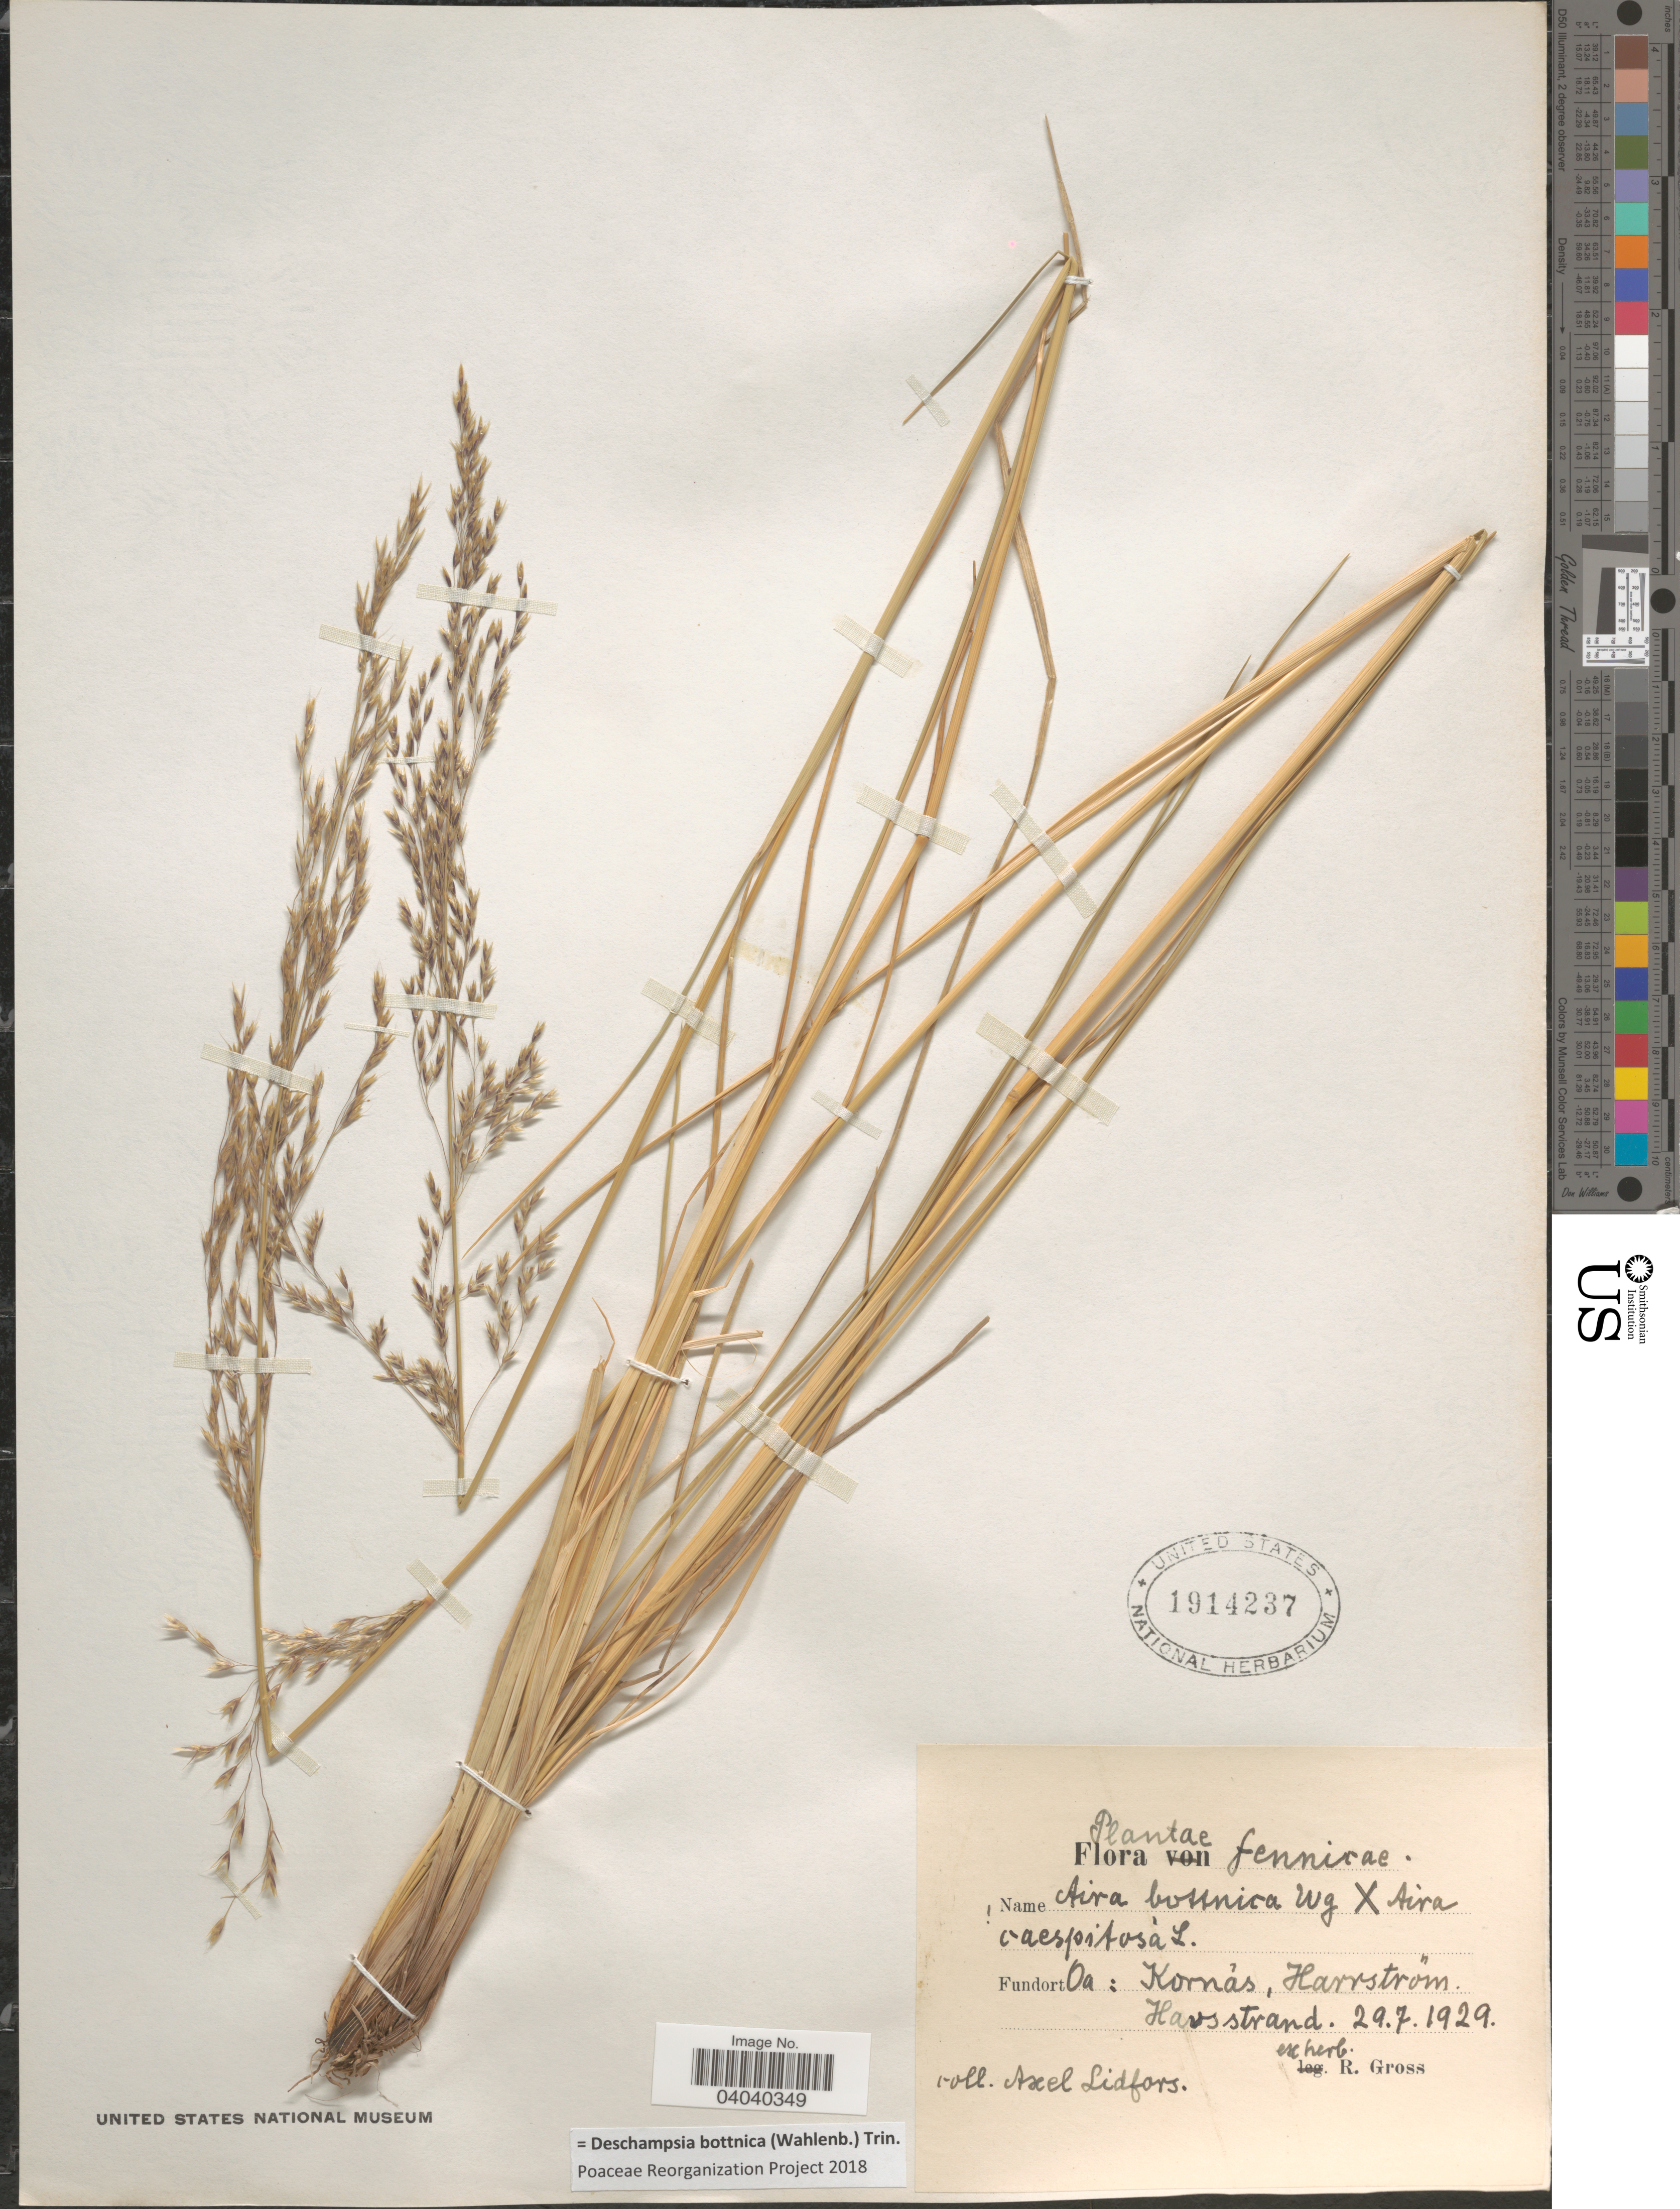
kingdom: Plantae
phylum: Tracheophyta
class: Liliopsida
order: Poales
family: Poaceae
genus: Deschampsia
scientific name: Deschampsia bottnica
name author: (Wahlenb.) Trin.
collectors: A. Lidfors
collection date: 1929-07-29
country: Finland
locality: Fennicae. Oa: Kornás, Harrström. Havsstrand.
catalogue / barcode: US 1914237